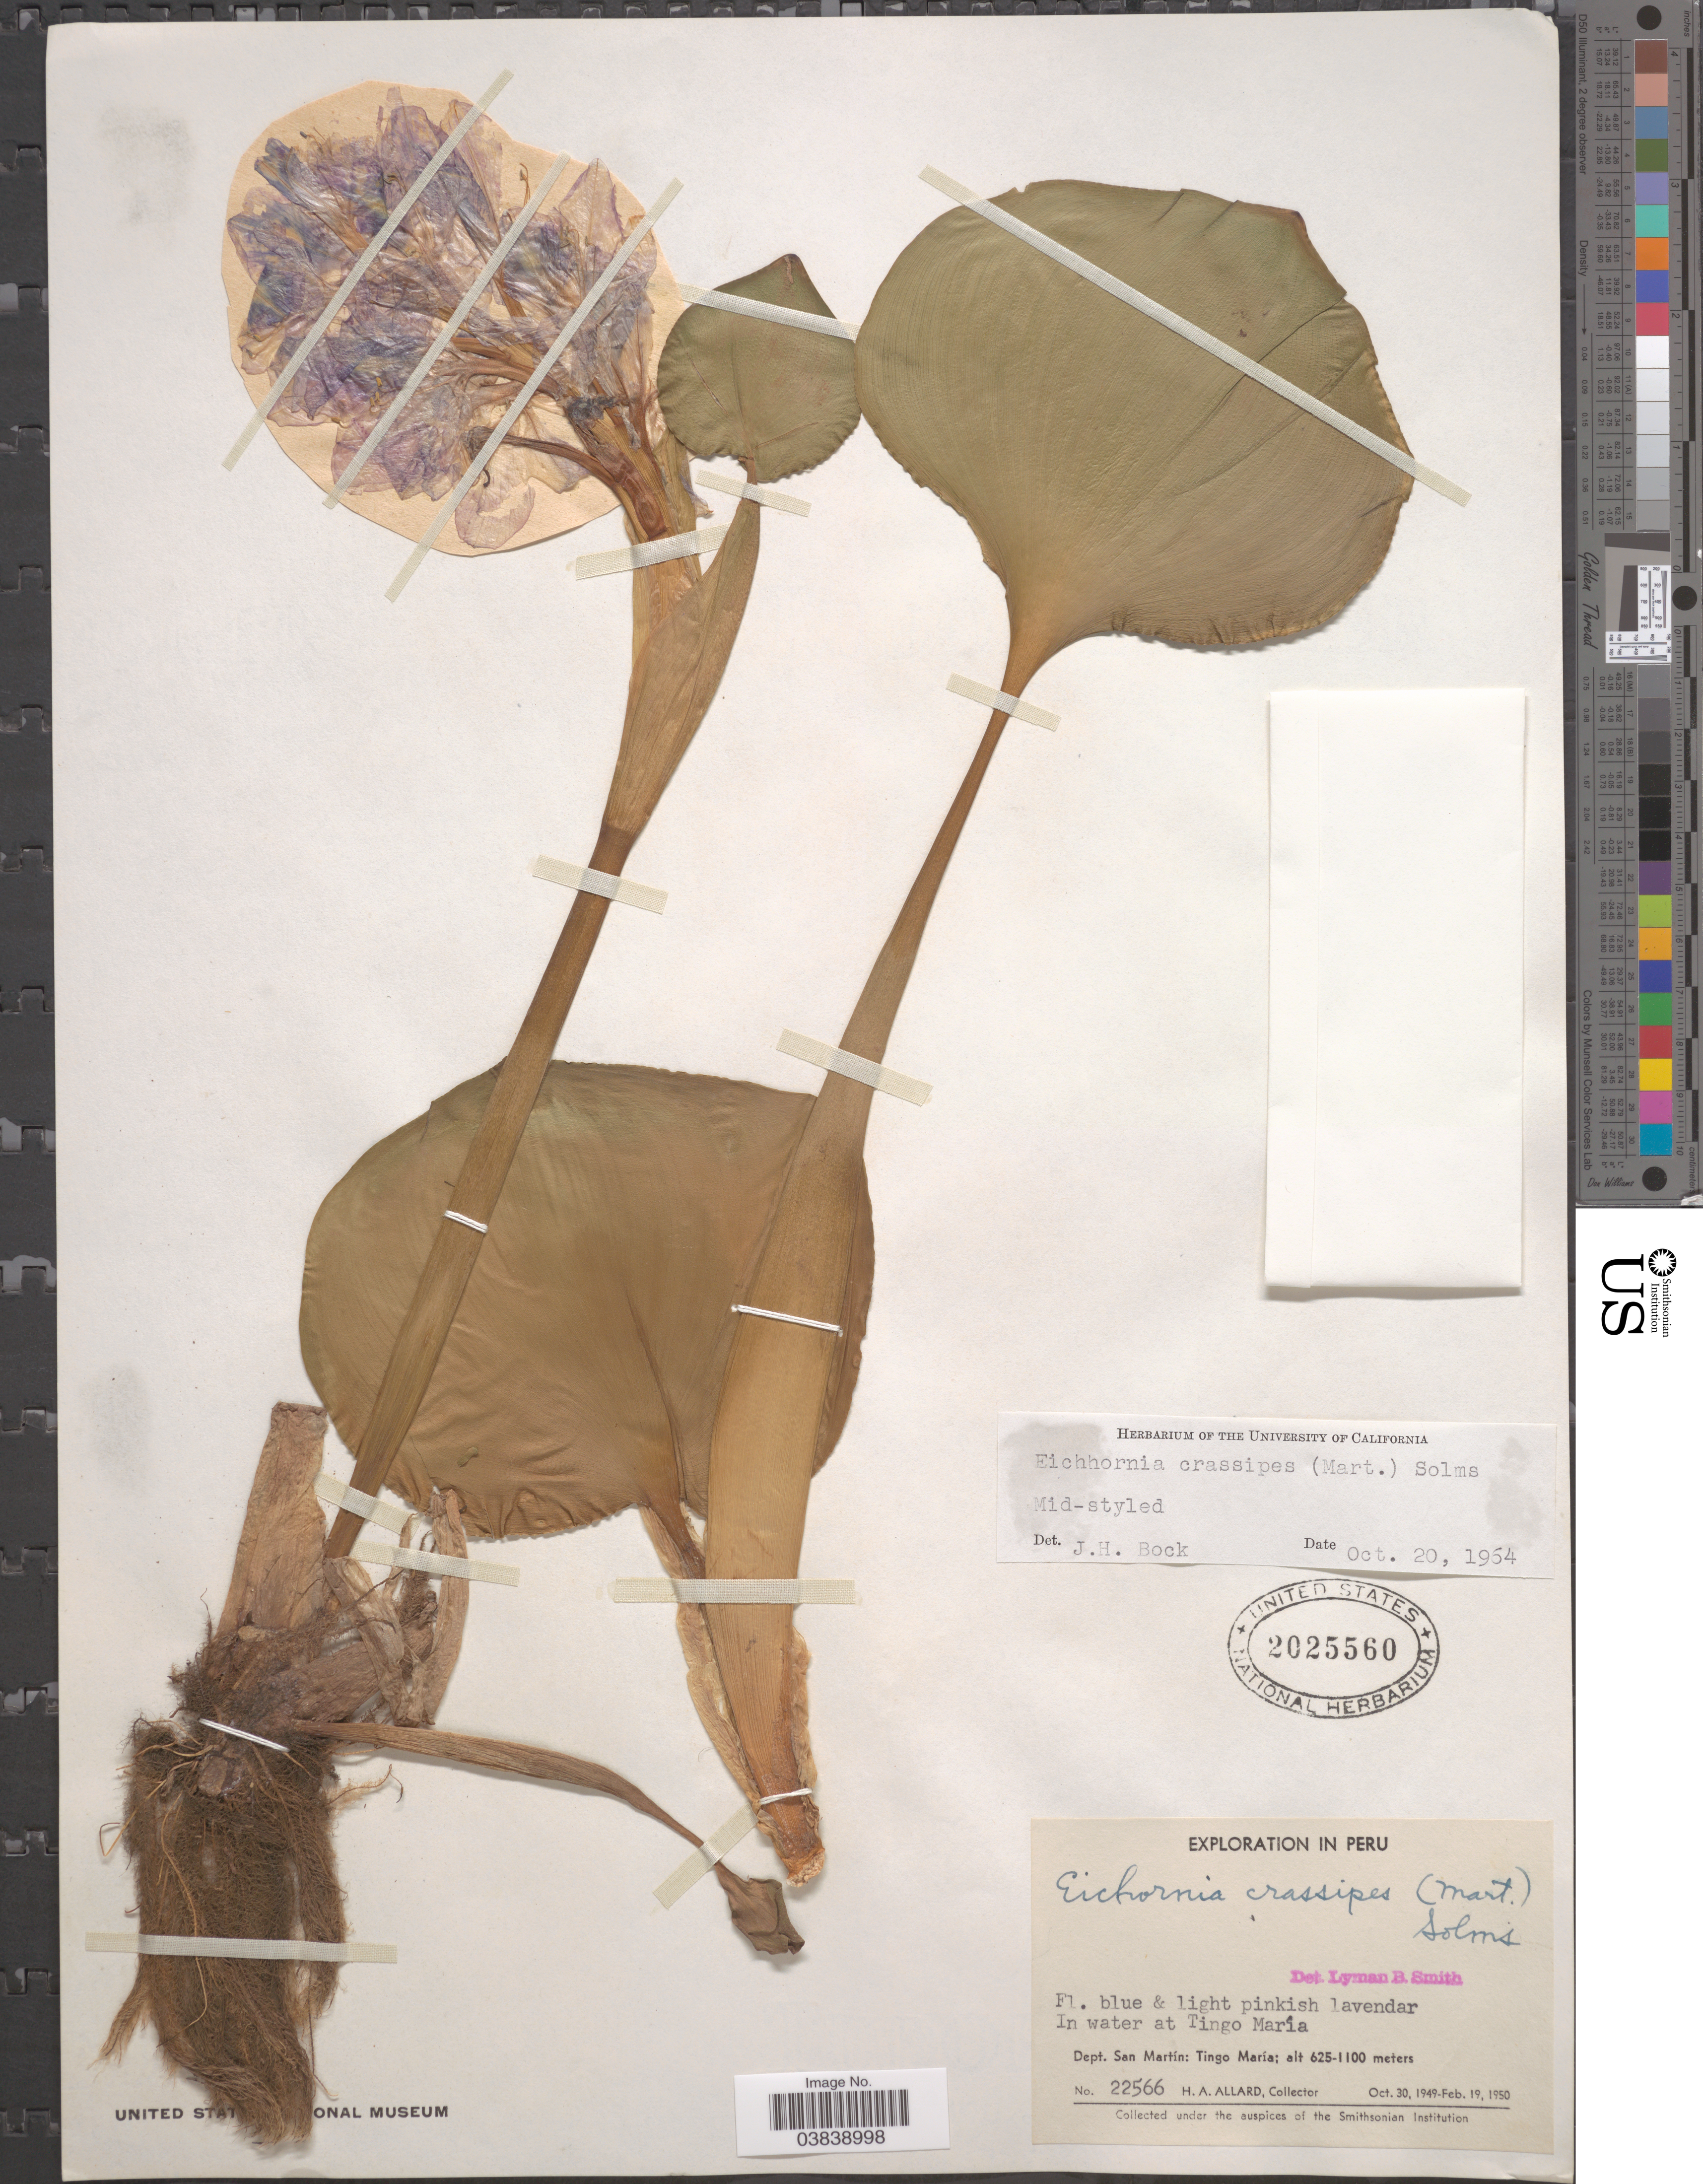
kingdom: Plantae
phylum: Tracheophyta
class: Liliopsida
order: Commelinales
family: Pontederiaceae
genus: Eichhornia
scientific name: Eichhornia crassipes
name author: (Mart.) Solms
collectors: H. A. Allard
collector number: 22566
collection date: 1949-10-30/1950-02-19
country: Peru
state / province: San Martín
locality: In water at Tingo María. Dept. San Martín: Tingo María.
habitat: in water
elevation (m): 625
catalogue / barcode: US 2025560